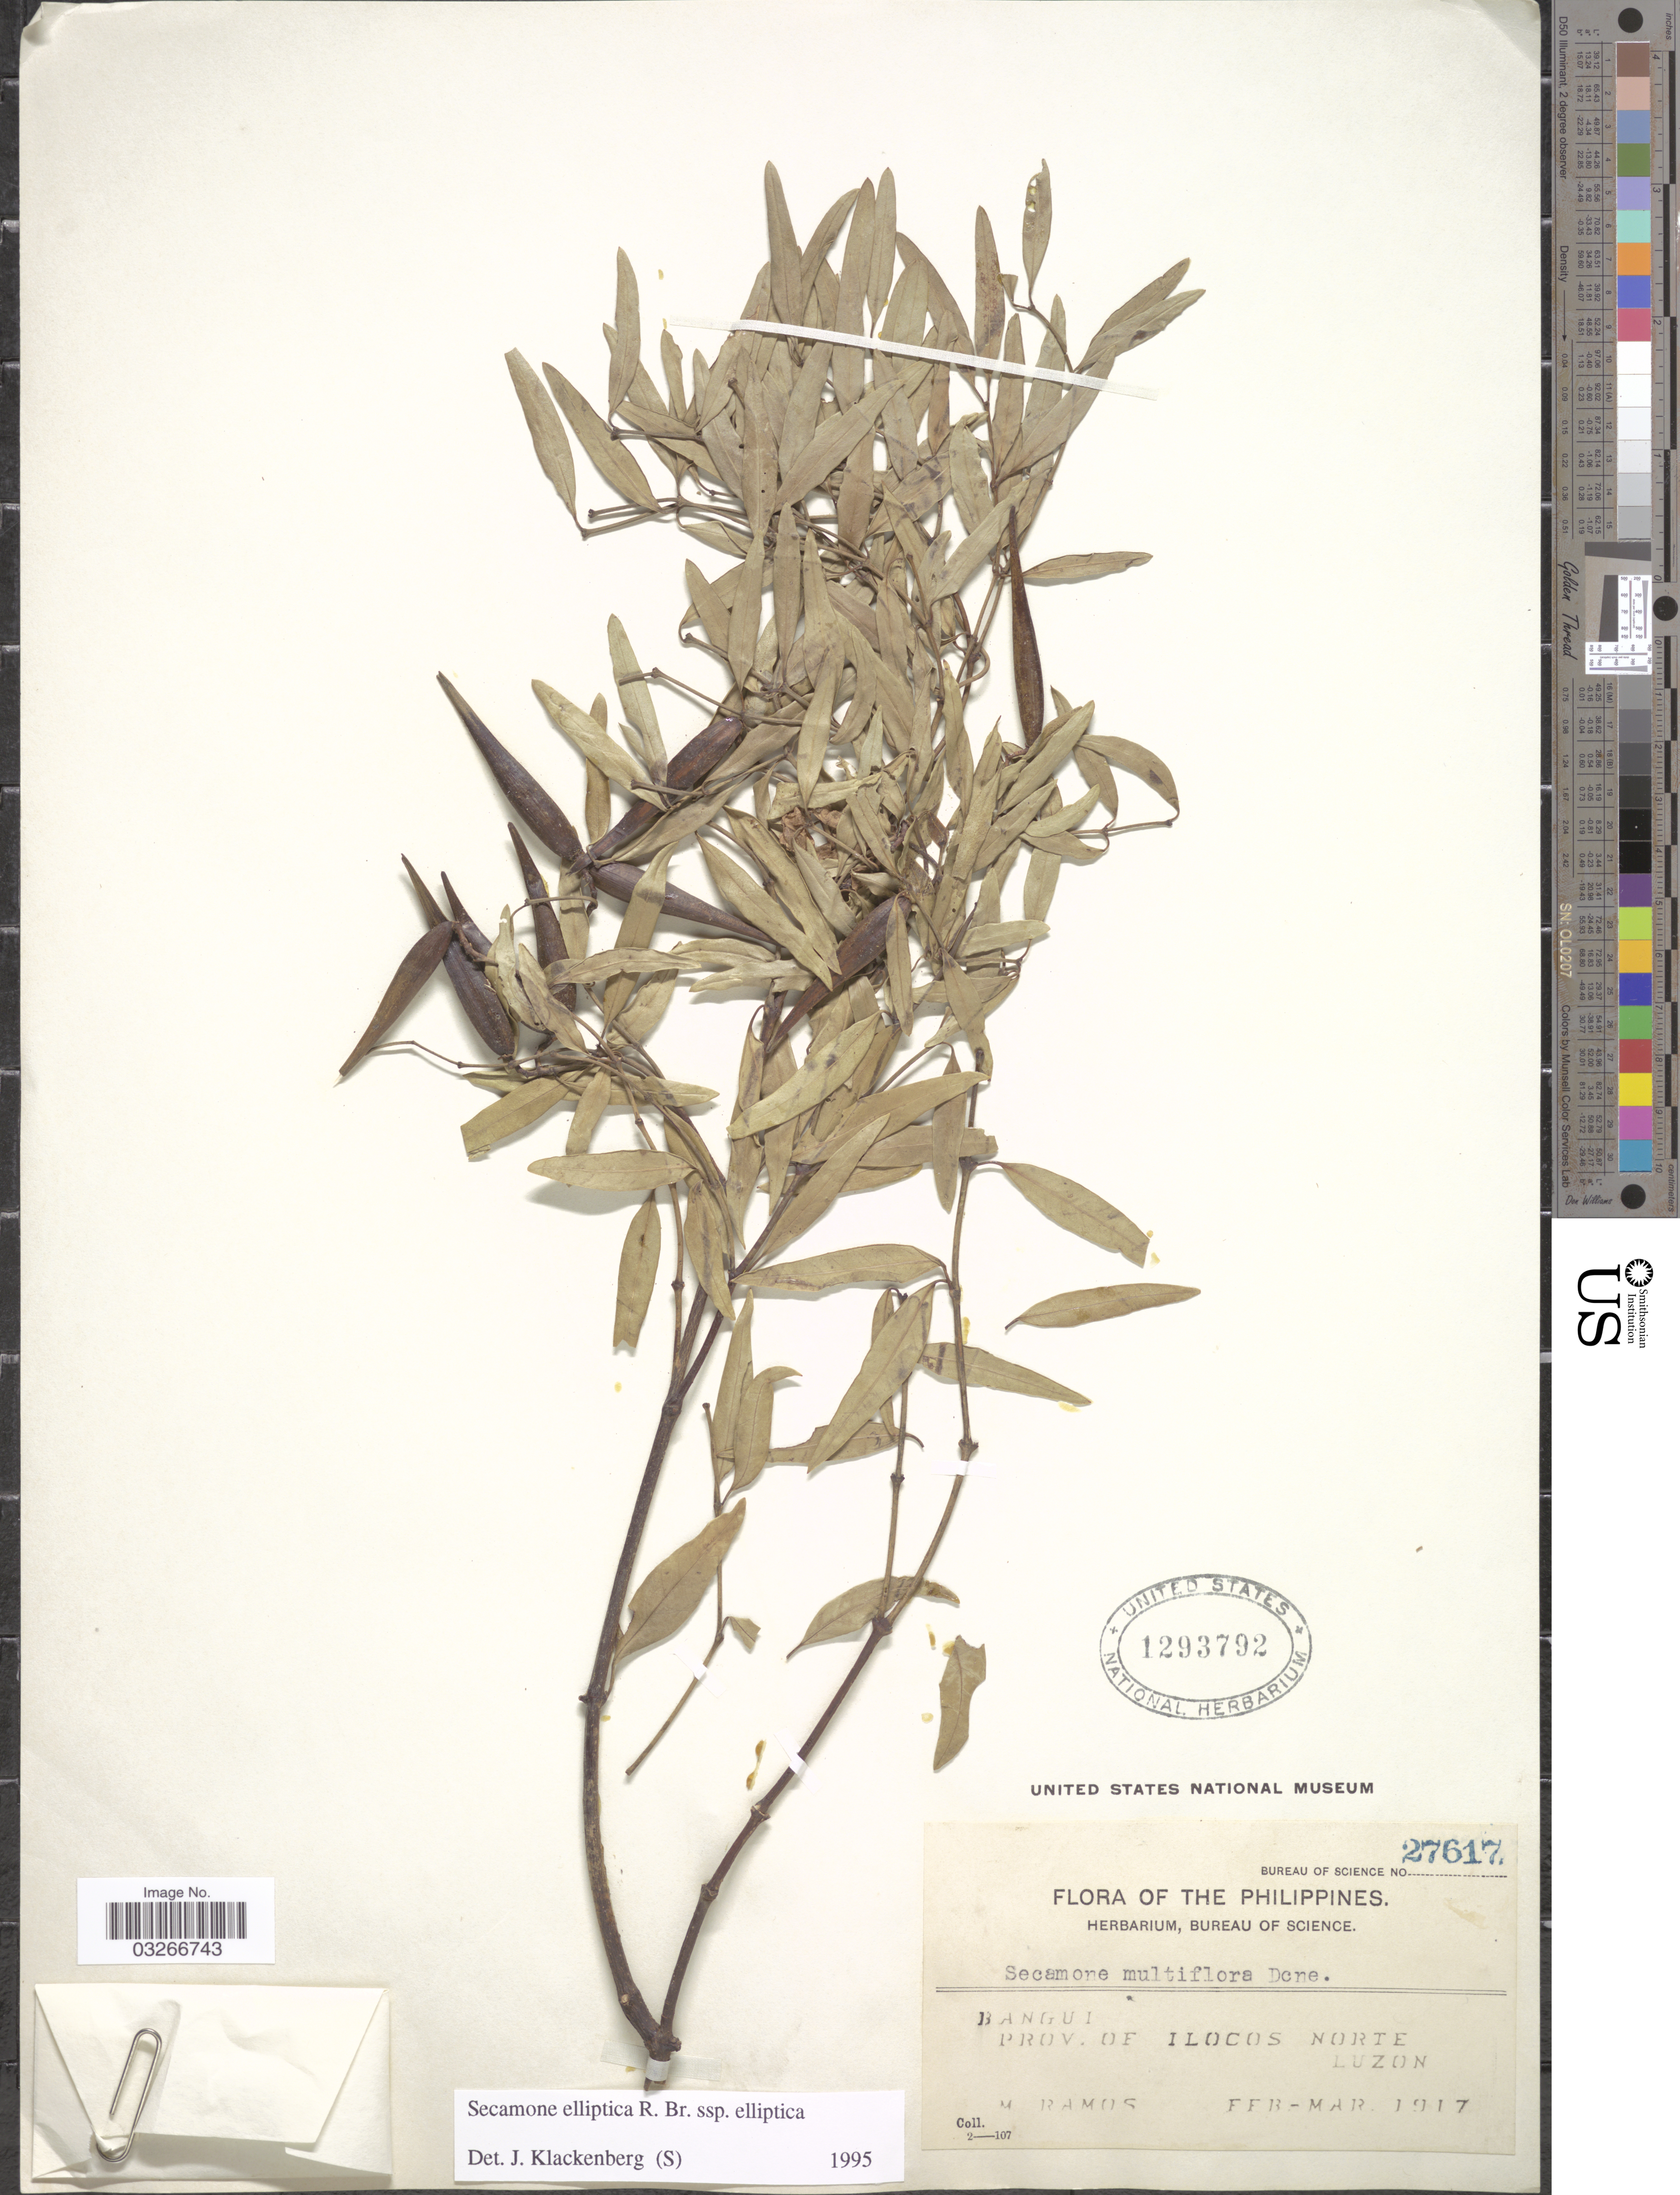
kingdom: Plantae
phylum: Tracheophyta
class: Magnoliopsida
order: Gentianales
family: Apocynaceae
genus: Secamone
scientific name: Secamone elliptica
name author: R. Br.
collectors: M. Ramos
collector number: Bureau of Science 27617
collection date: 1917-02/1917-03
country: Philippines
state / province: Ilocos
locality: Bangui, Prov. of Ilocos Norte, Luzon.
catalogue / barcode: US 1293792